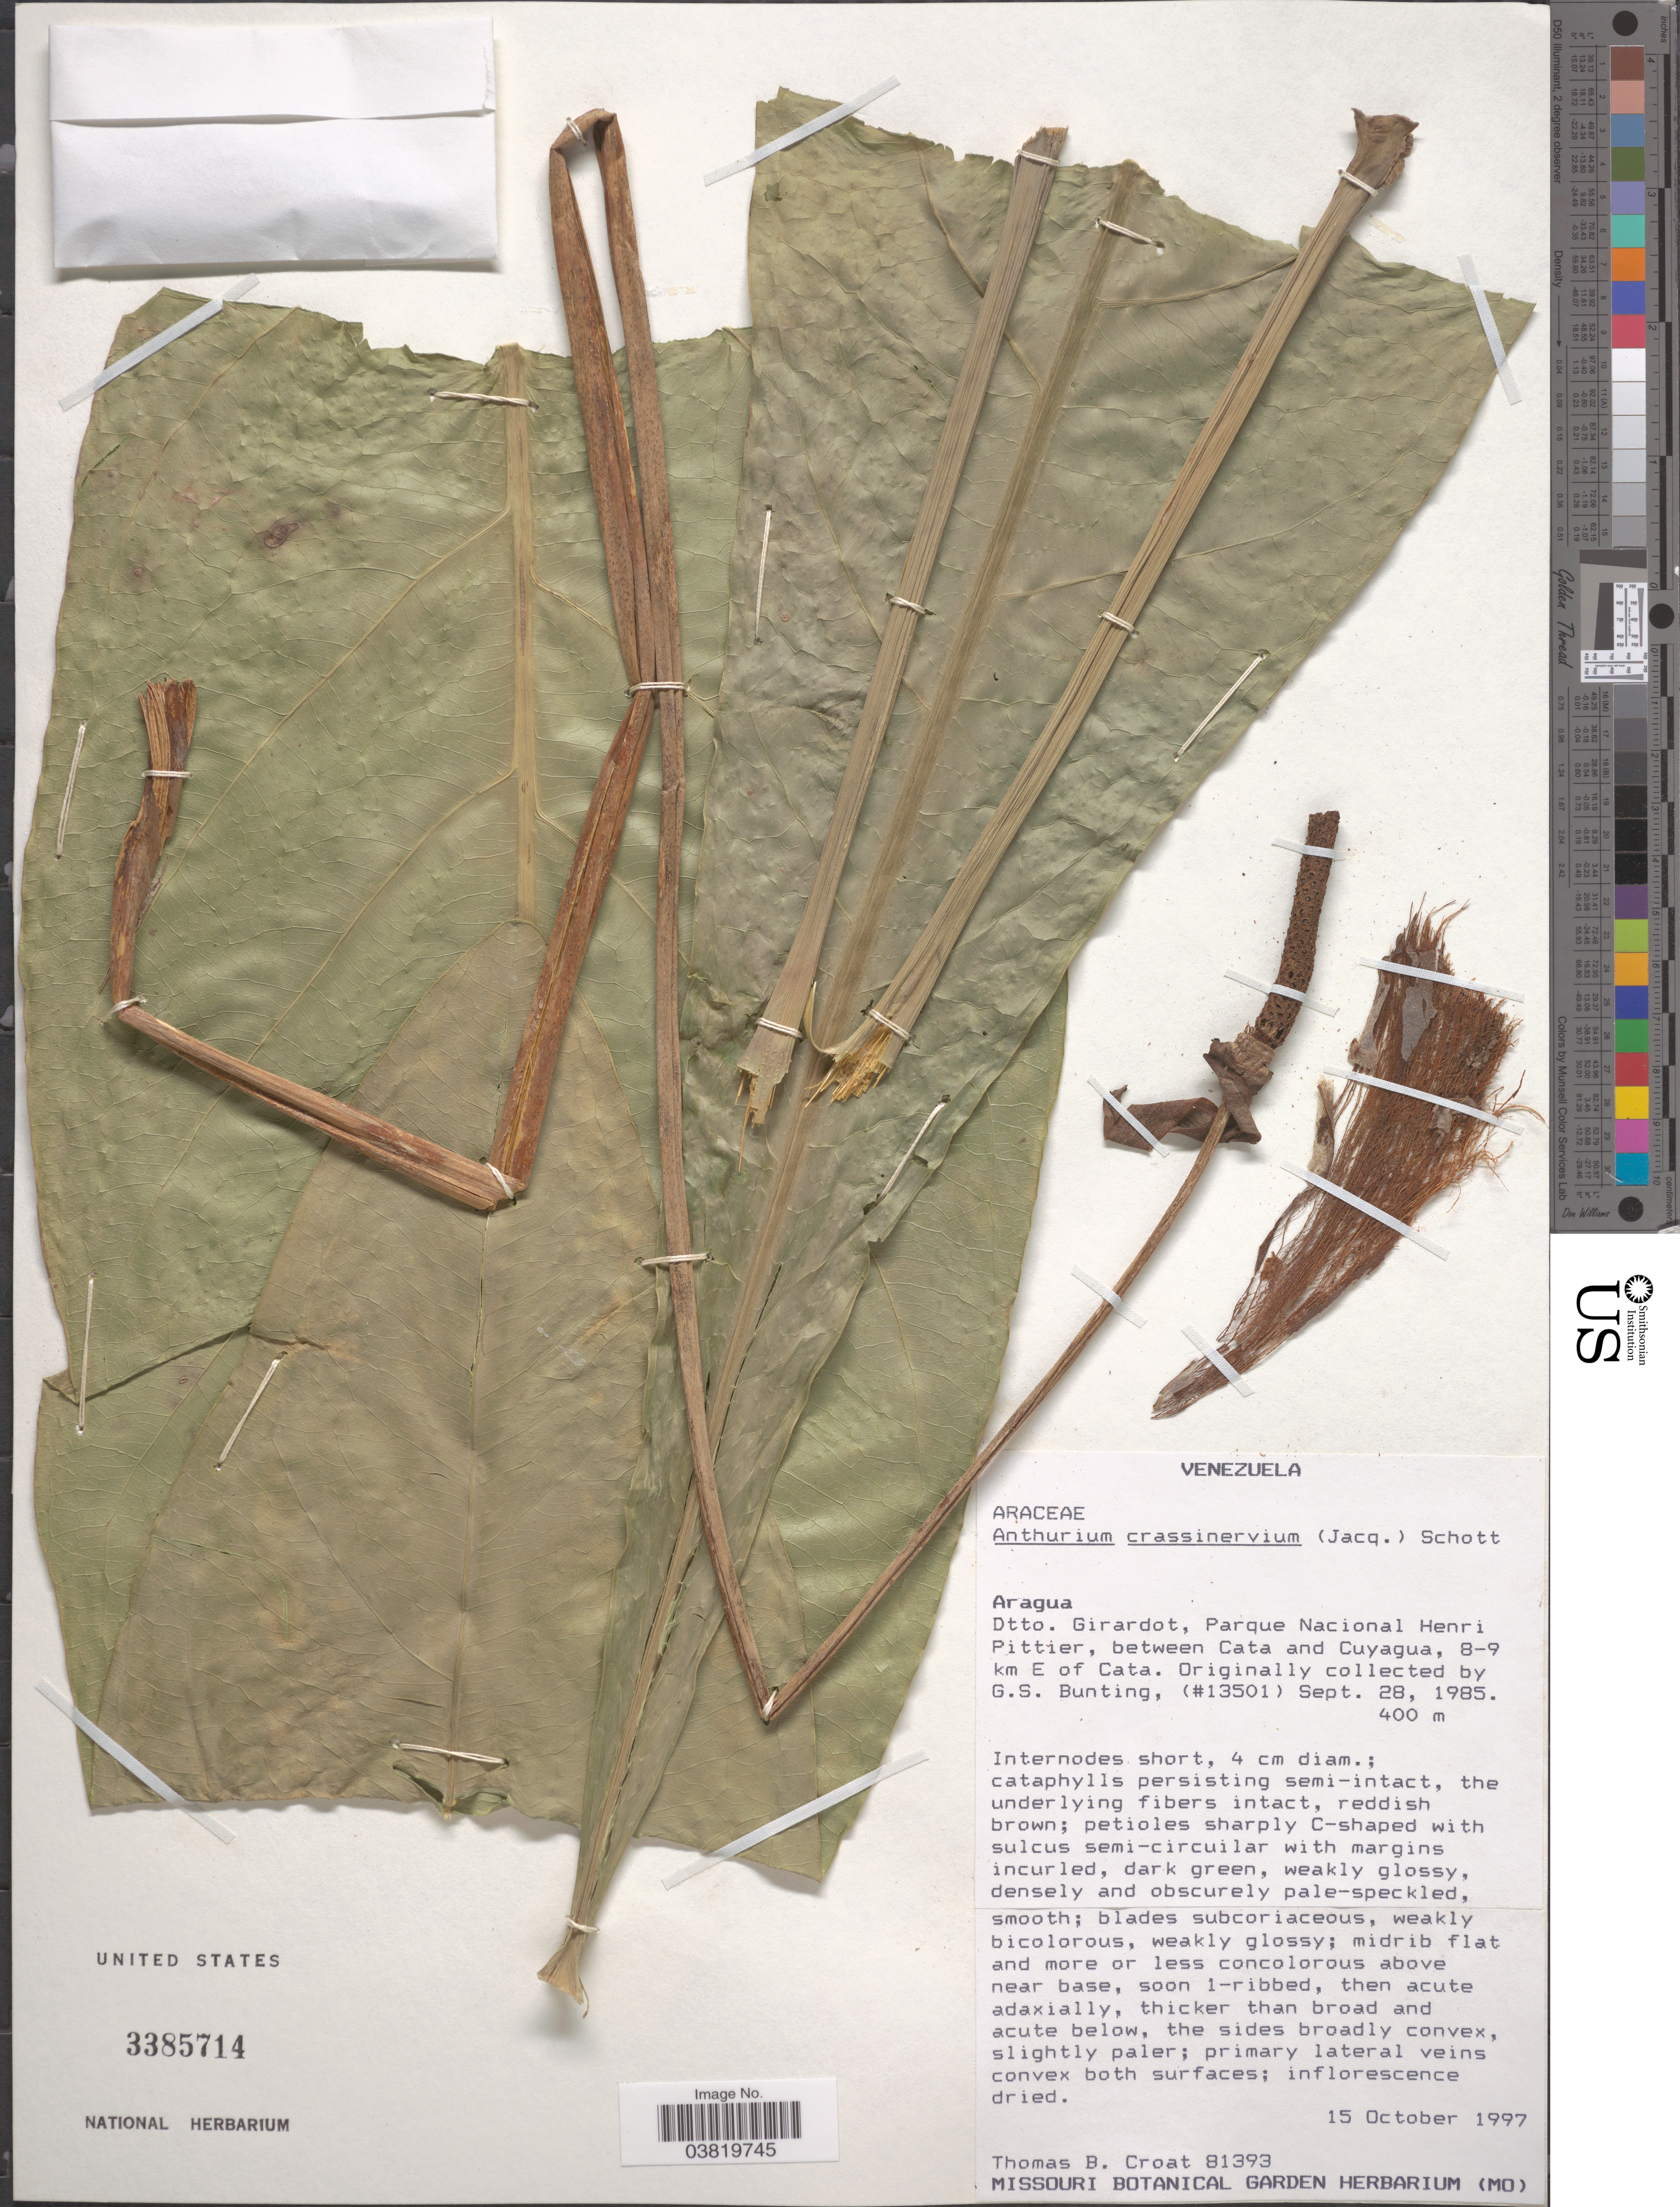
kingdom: Plantae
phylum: Tracheophyta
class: Liliopsida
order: Alismatales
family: Araceae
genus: Anthurium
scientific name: Anthurium crassinervium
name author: (Jacq.) Schott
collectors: T. B. Croat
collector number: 81393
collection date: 1997-10-15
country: Venezuela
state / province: Aragua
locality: Dtto. Girardot, Parque Nacional Henri Pittier, between Cata and Cuyagua, 8-9 km E of Cata.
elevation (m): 400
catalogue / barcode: US 3385714